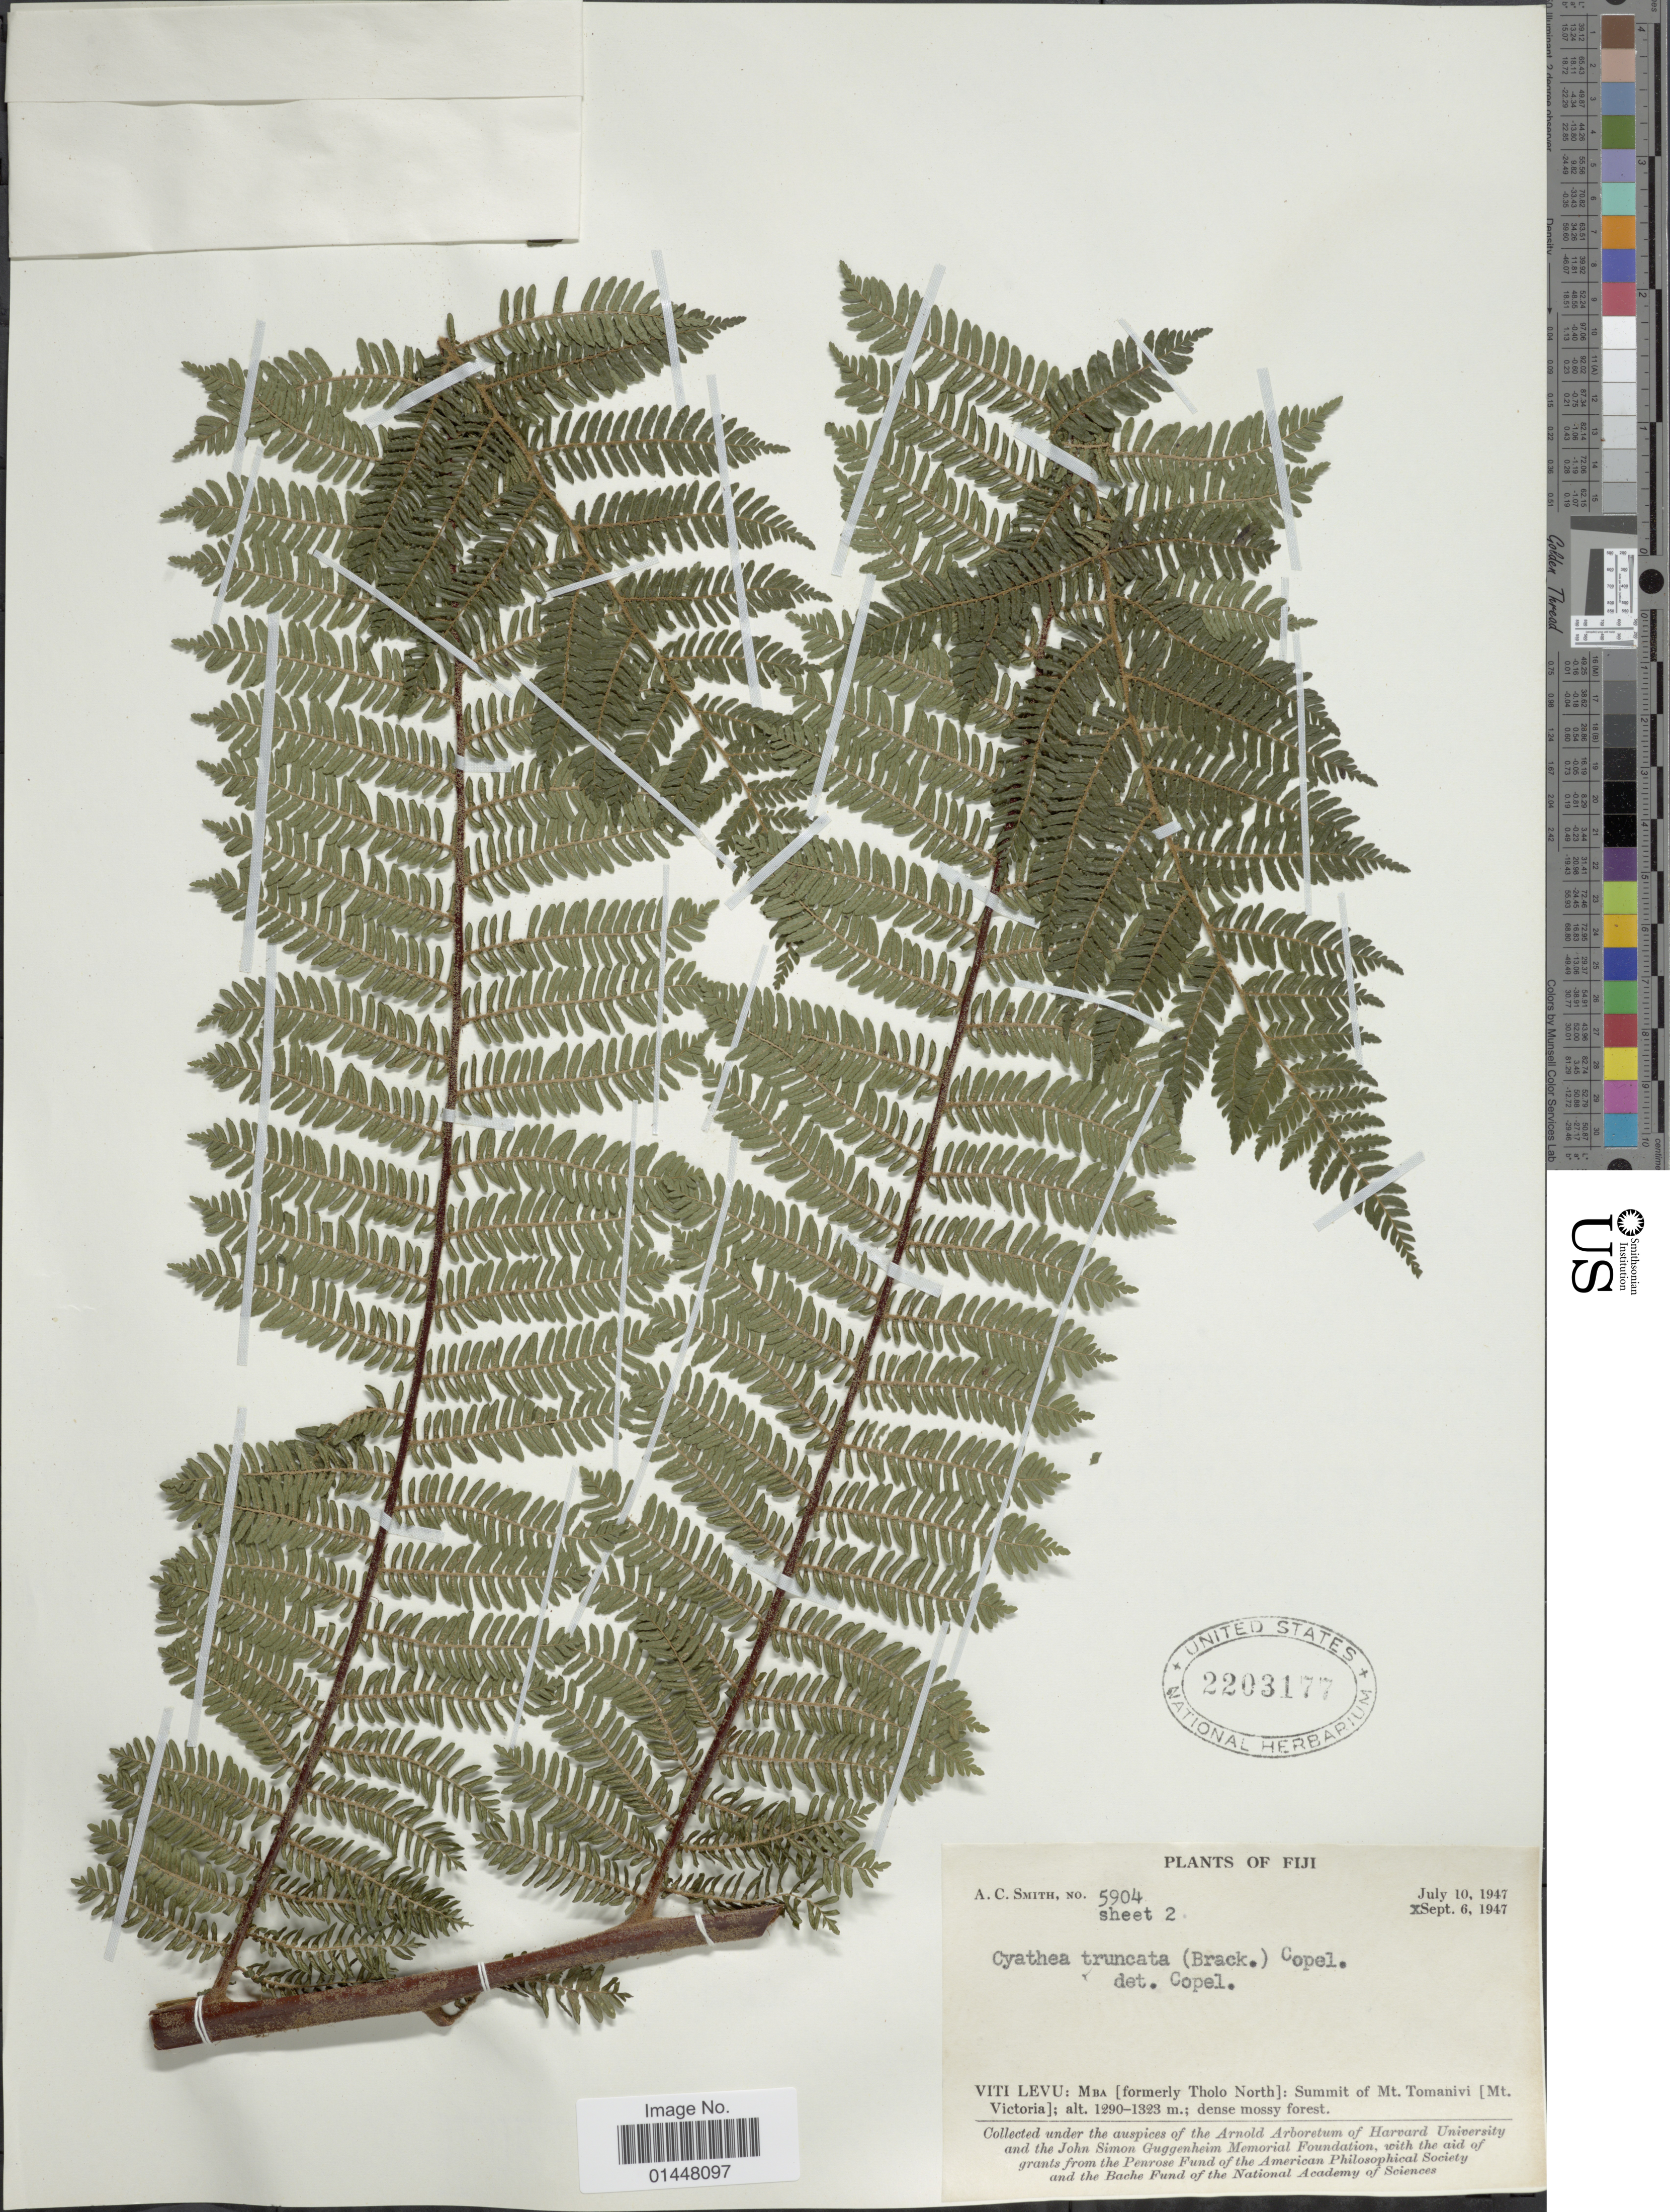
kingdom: Plantae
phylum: Tracheophyta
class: Polypodiopsida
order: Cyatheales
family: Cyatheaceae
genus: Sphaeropteris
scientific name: Sphaeropteris truncata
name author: (Brack.) R.M. Tryon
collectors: A. C. Smith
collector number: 5904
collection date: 1947-07-10/1947-09-06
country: Fiji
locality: Fiji, Viti Levu: Mba [formerly Tholo North ]: Summit of Mt. Tomanivi [Mt. Victoria]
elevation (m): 1290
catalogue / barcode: US 2203177